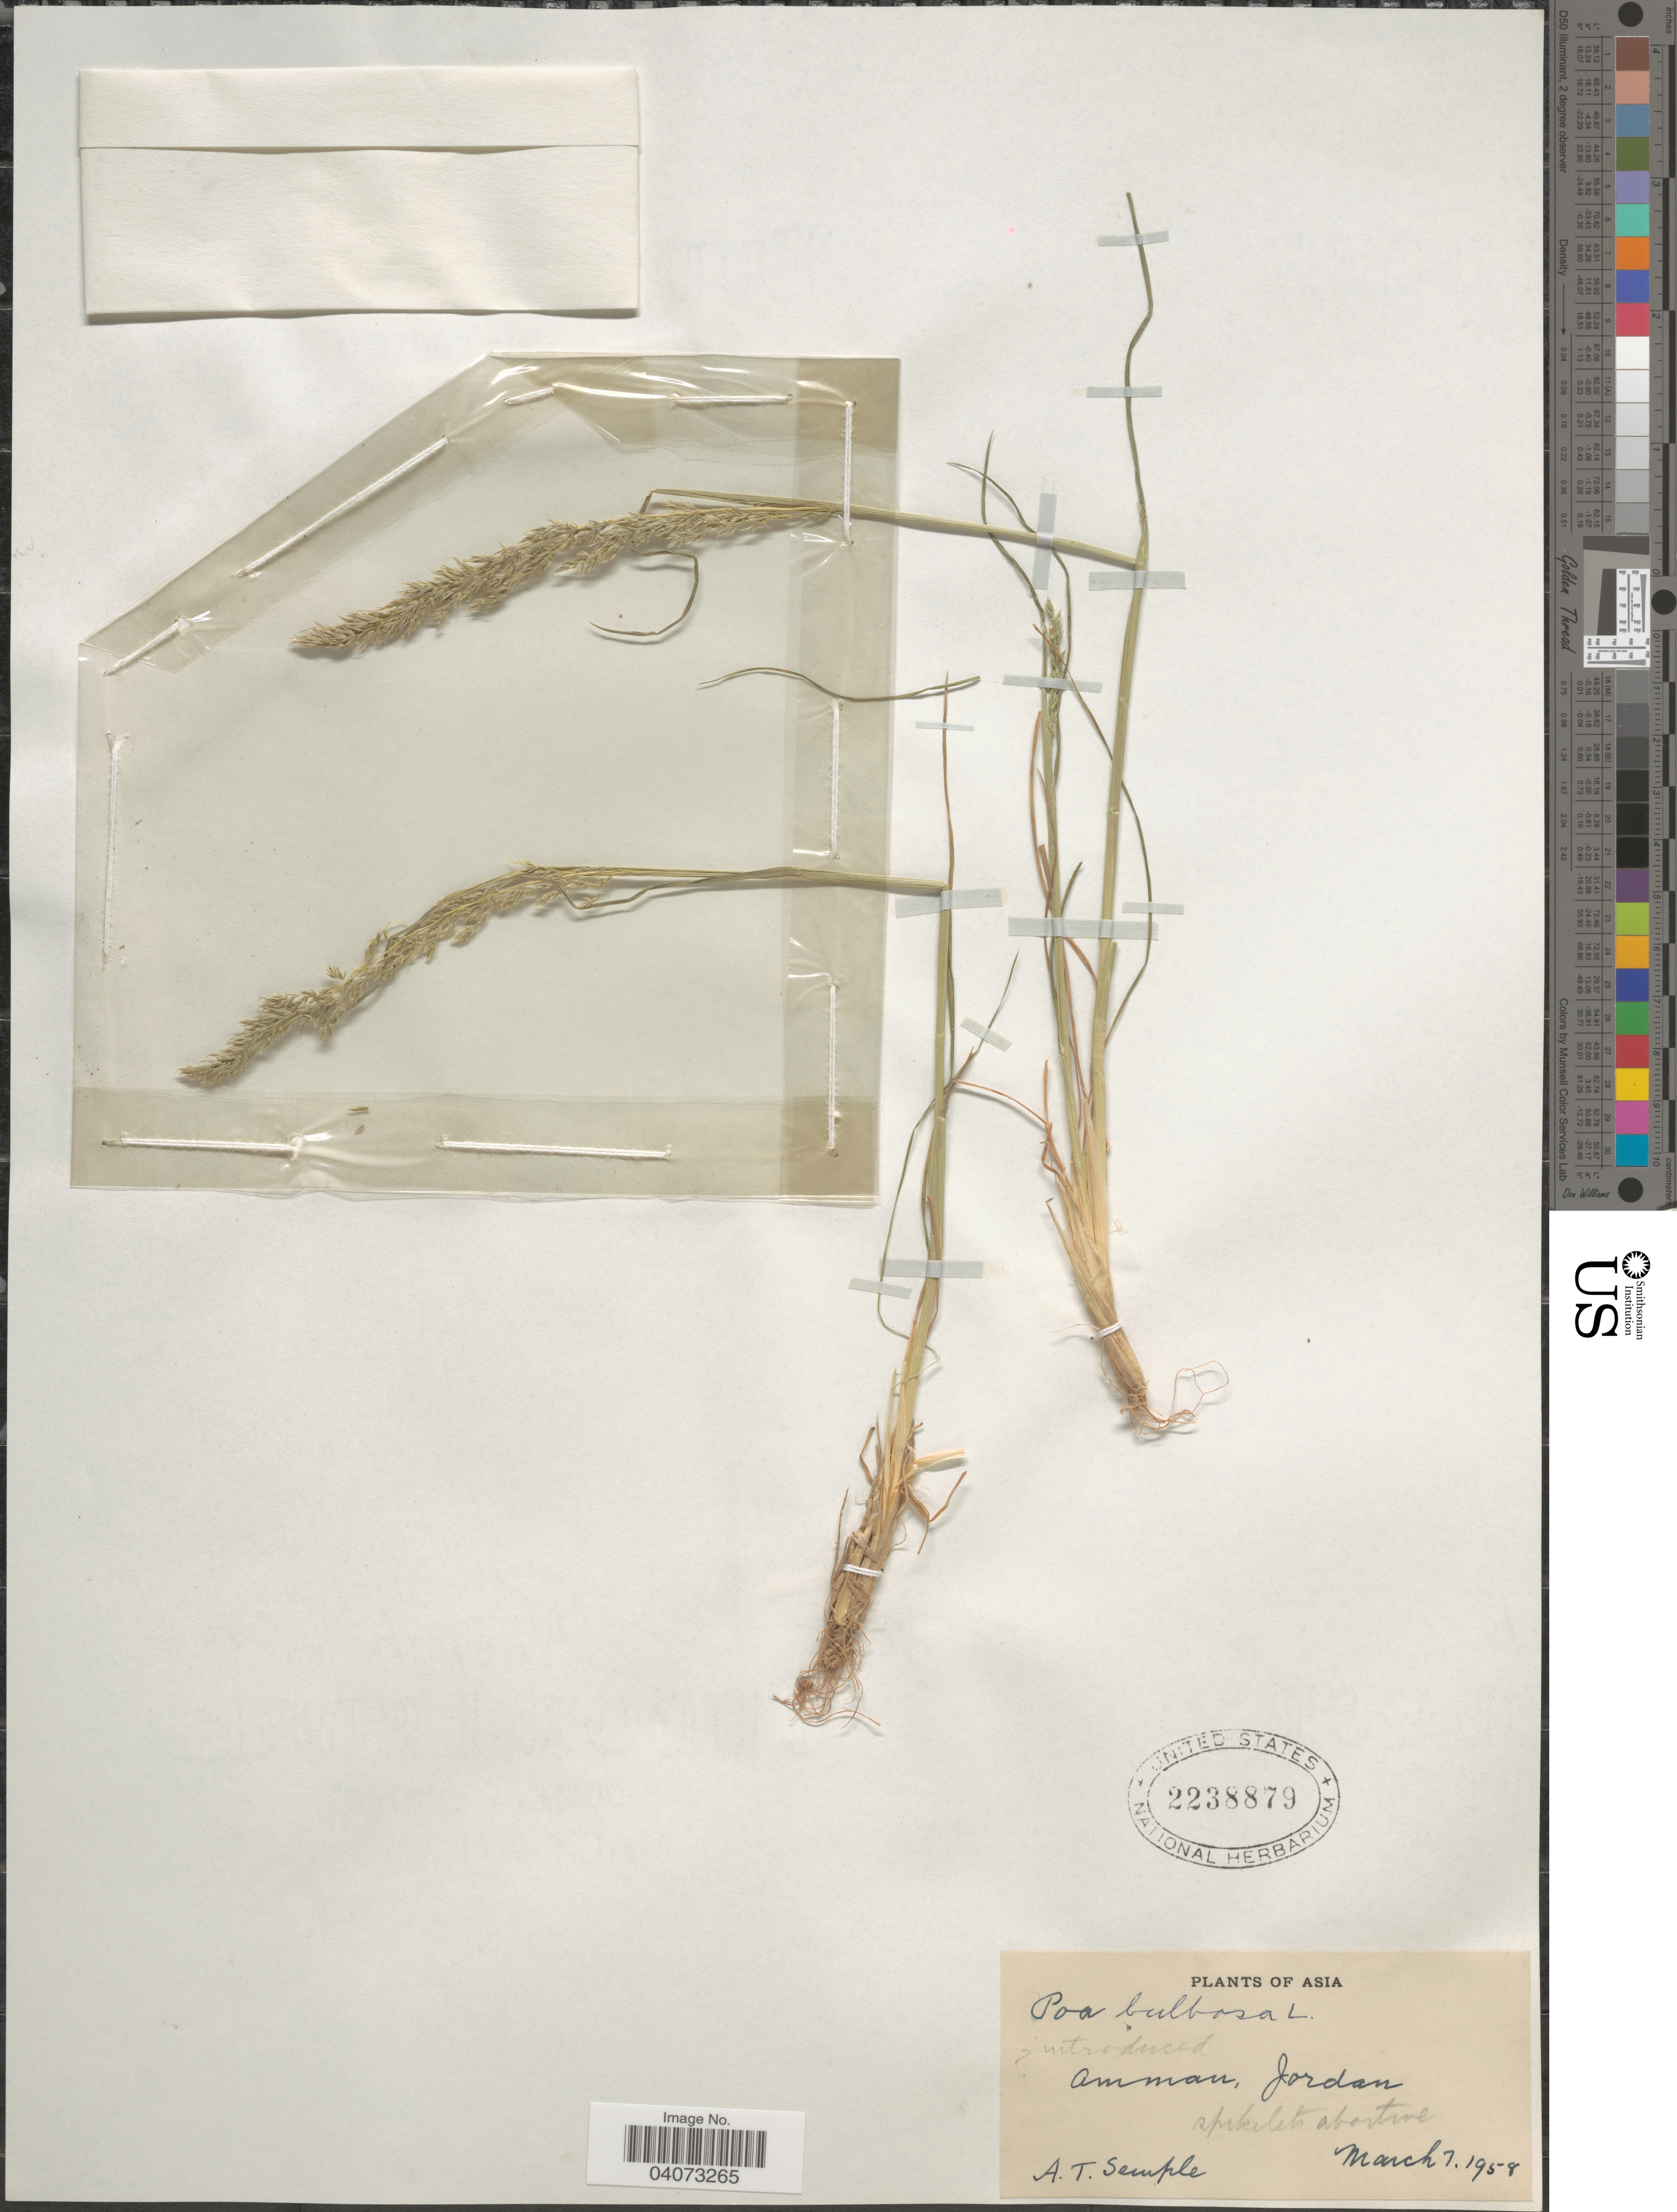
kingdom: Plantae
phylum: Tracheophyta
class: Liliopsida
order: Poales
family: Poaceae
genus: Poa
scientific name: Poa sinaica var. vivipara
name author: Täckh.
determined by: Soreng, Robert J., Research Associate (BOT), Smithsonian Institution - National Museum of Natural History (UNITED STATES)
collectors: A. Semple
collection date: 1958-03-07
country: Jordan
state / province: Amman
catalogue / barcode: US 2238879